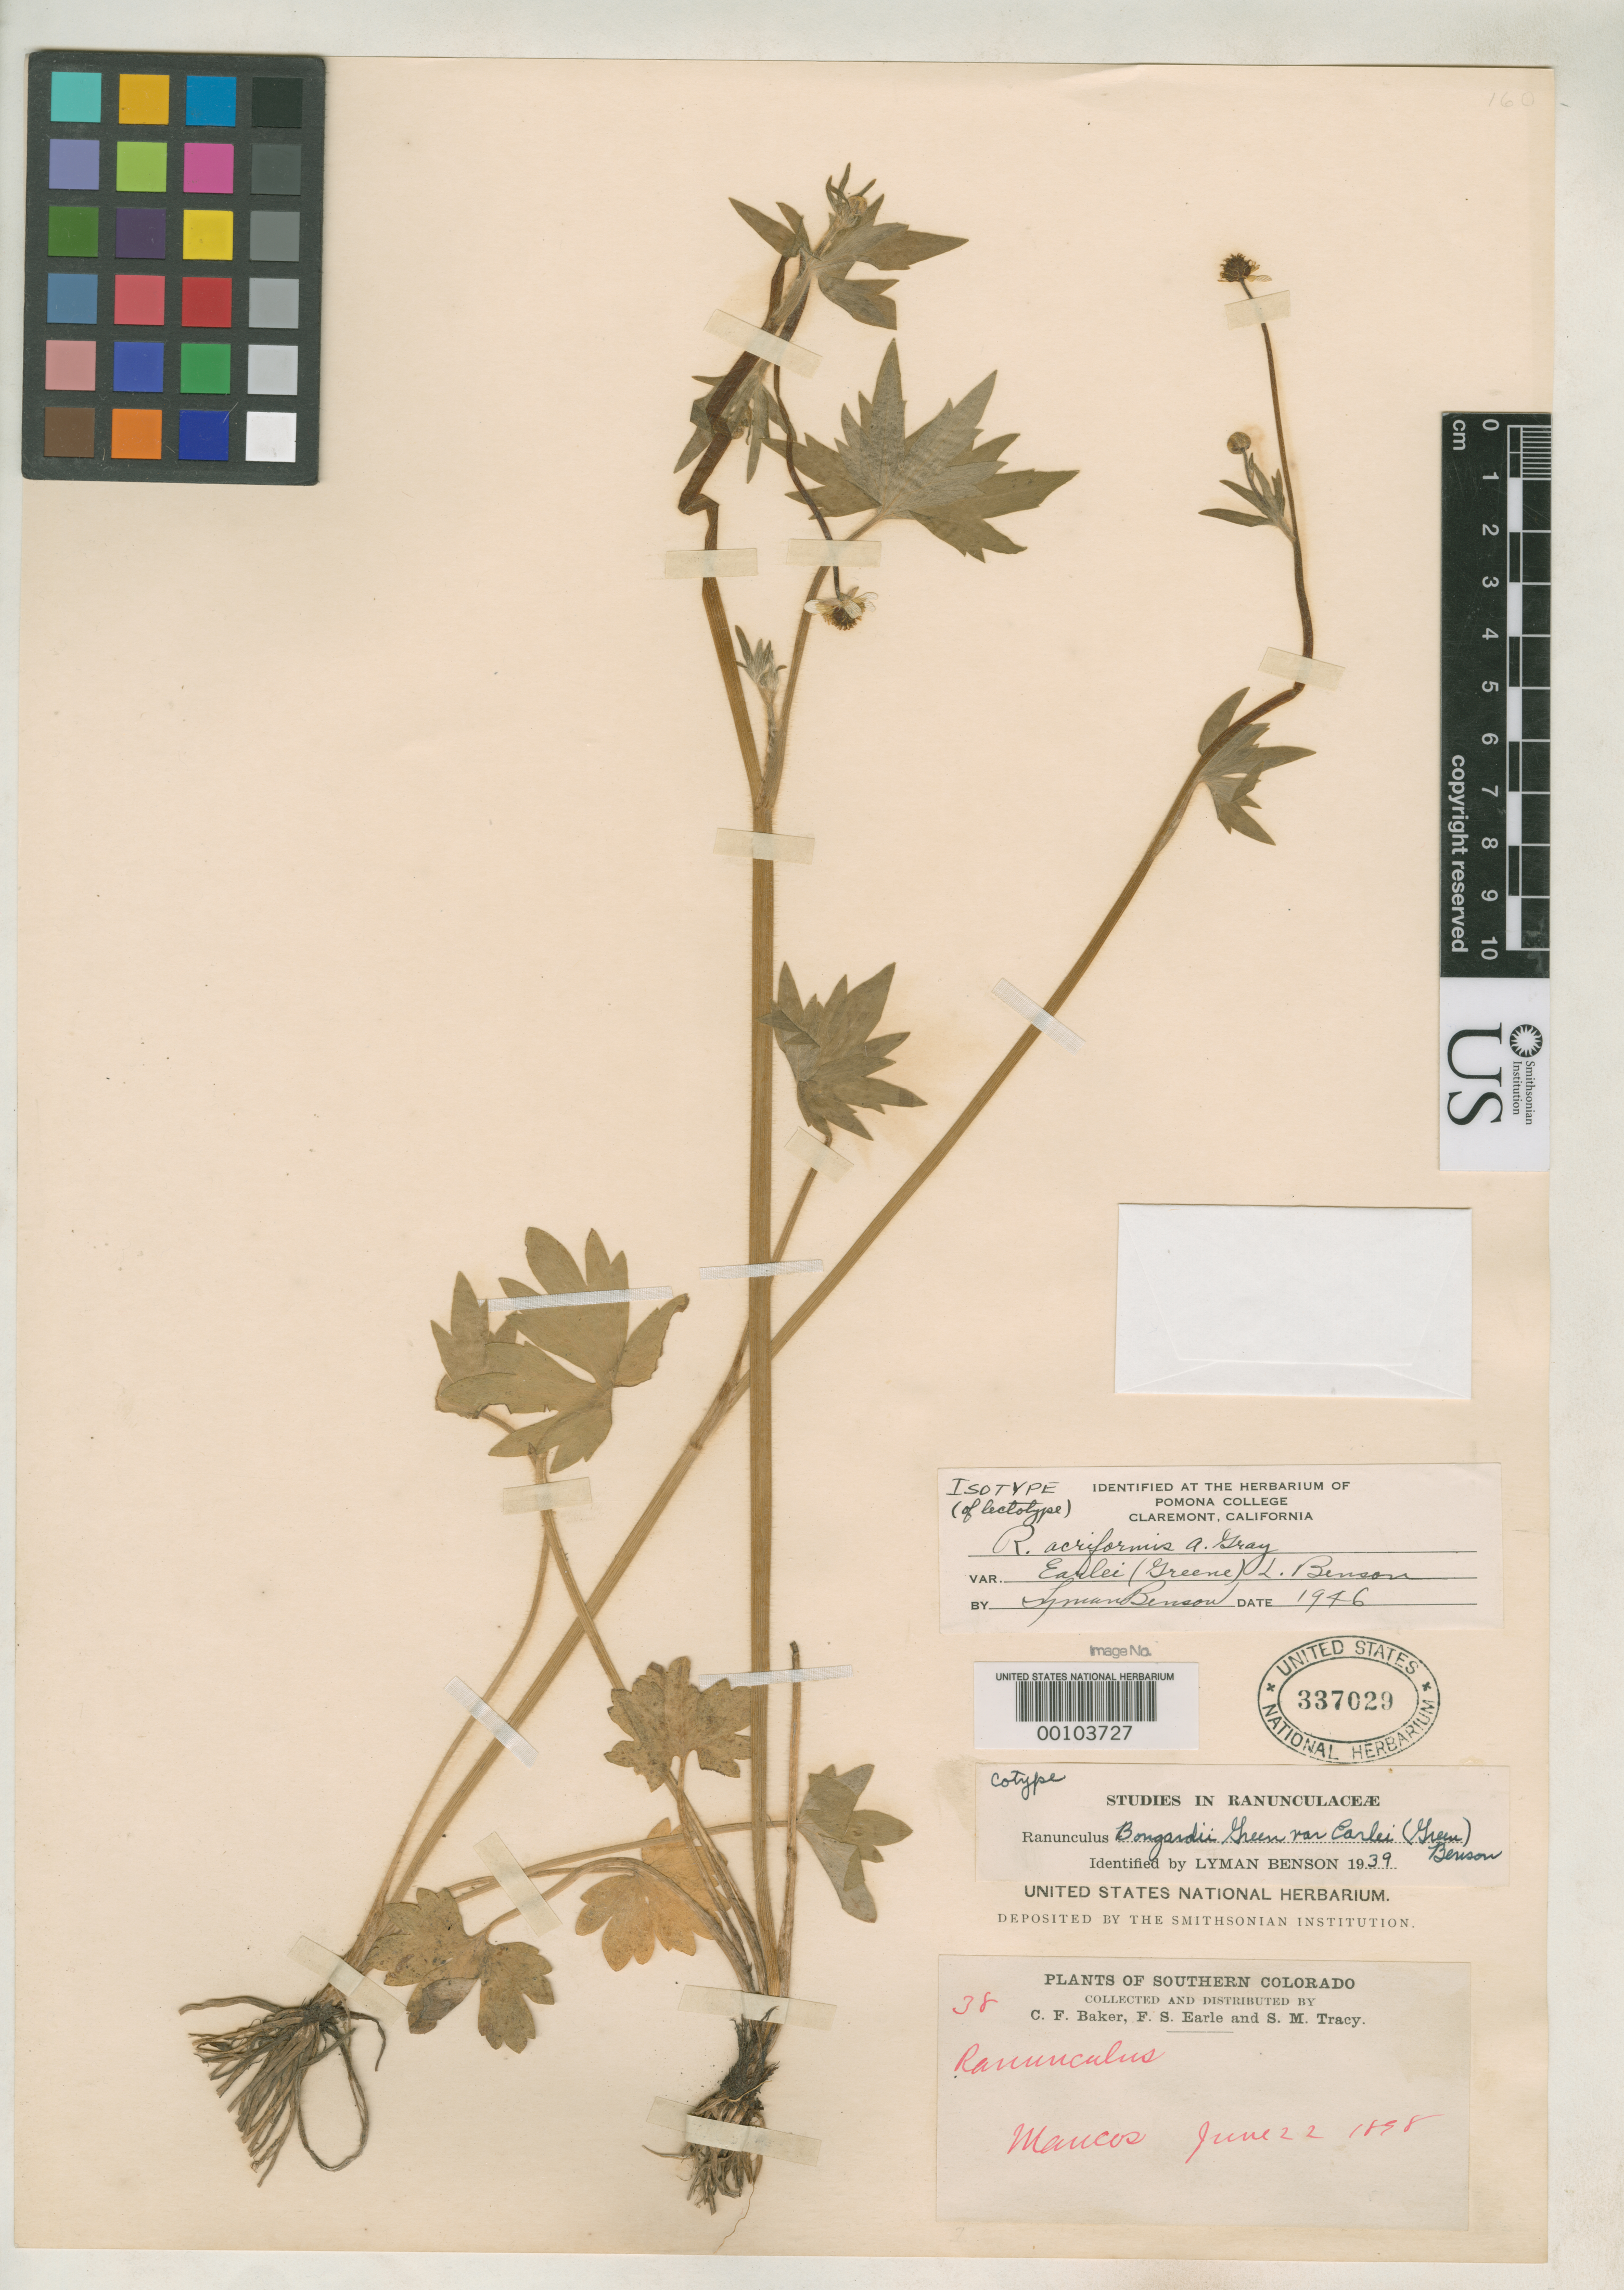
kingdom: Plantae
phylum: Tracheophyta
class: Magnoliopsida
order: Ranunculales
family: Ranunculaceae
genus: Ranunculus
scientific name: Ranunculus earlei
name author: Greene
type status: Isolectotype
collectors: C. F. Baker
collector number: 38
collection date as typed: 22 Jun 1898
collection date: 1898-06-22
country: United States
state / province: Colorado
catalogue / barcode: US 337029